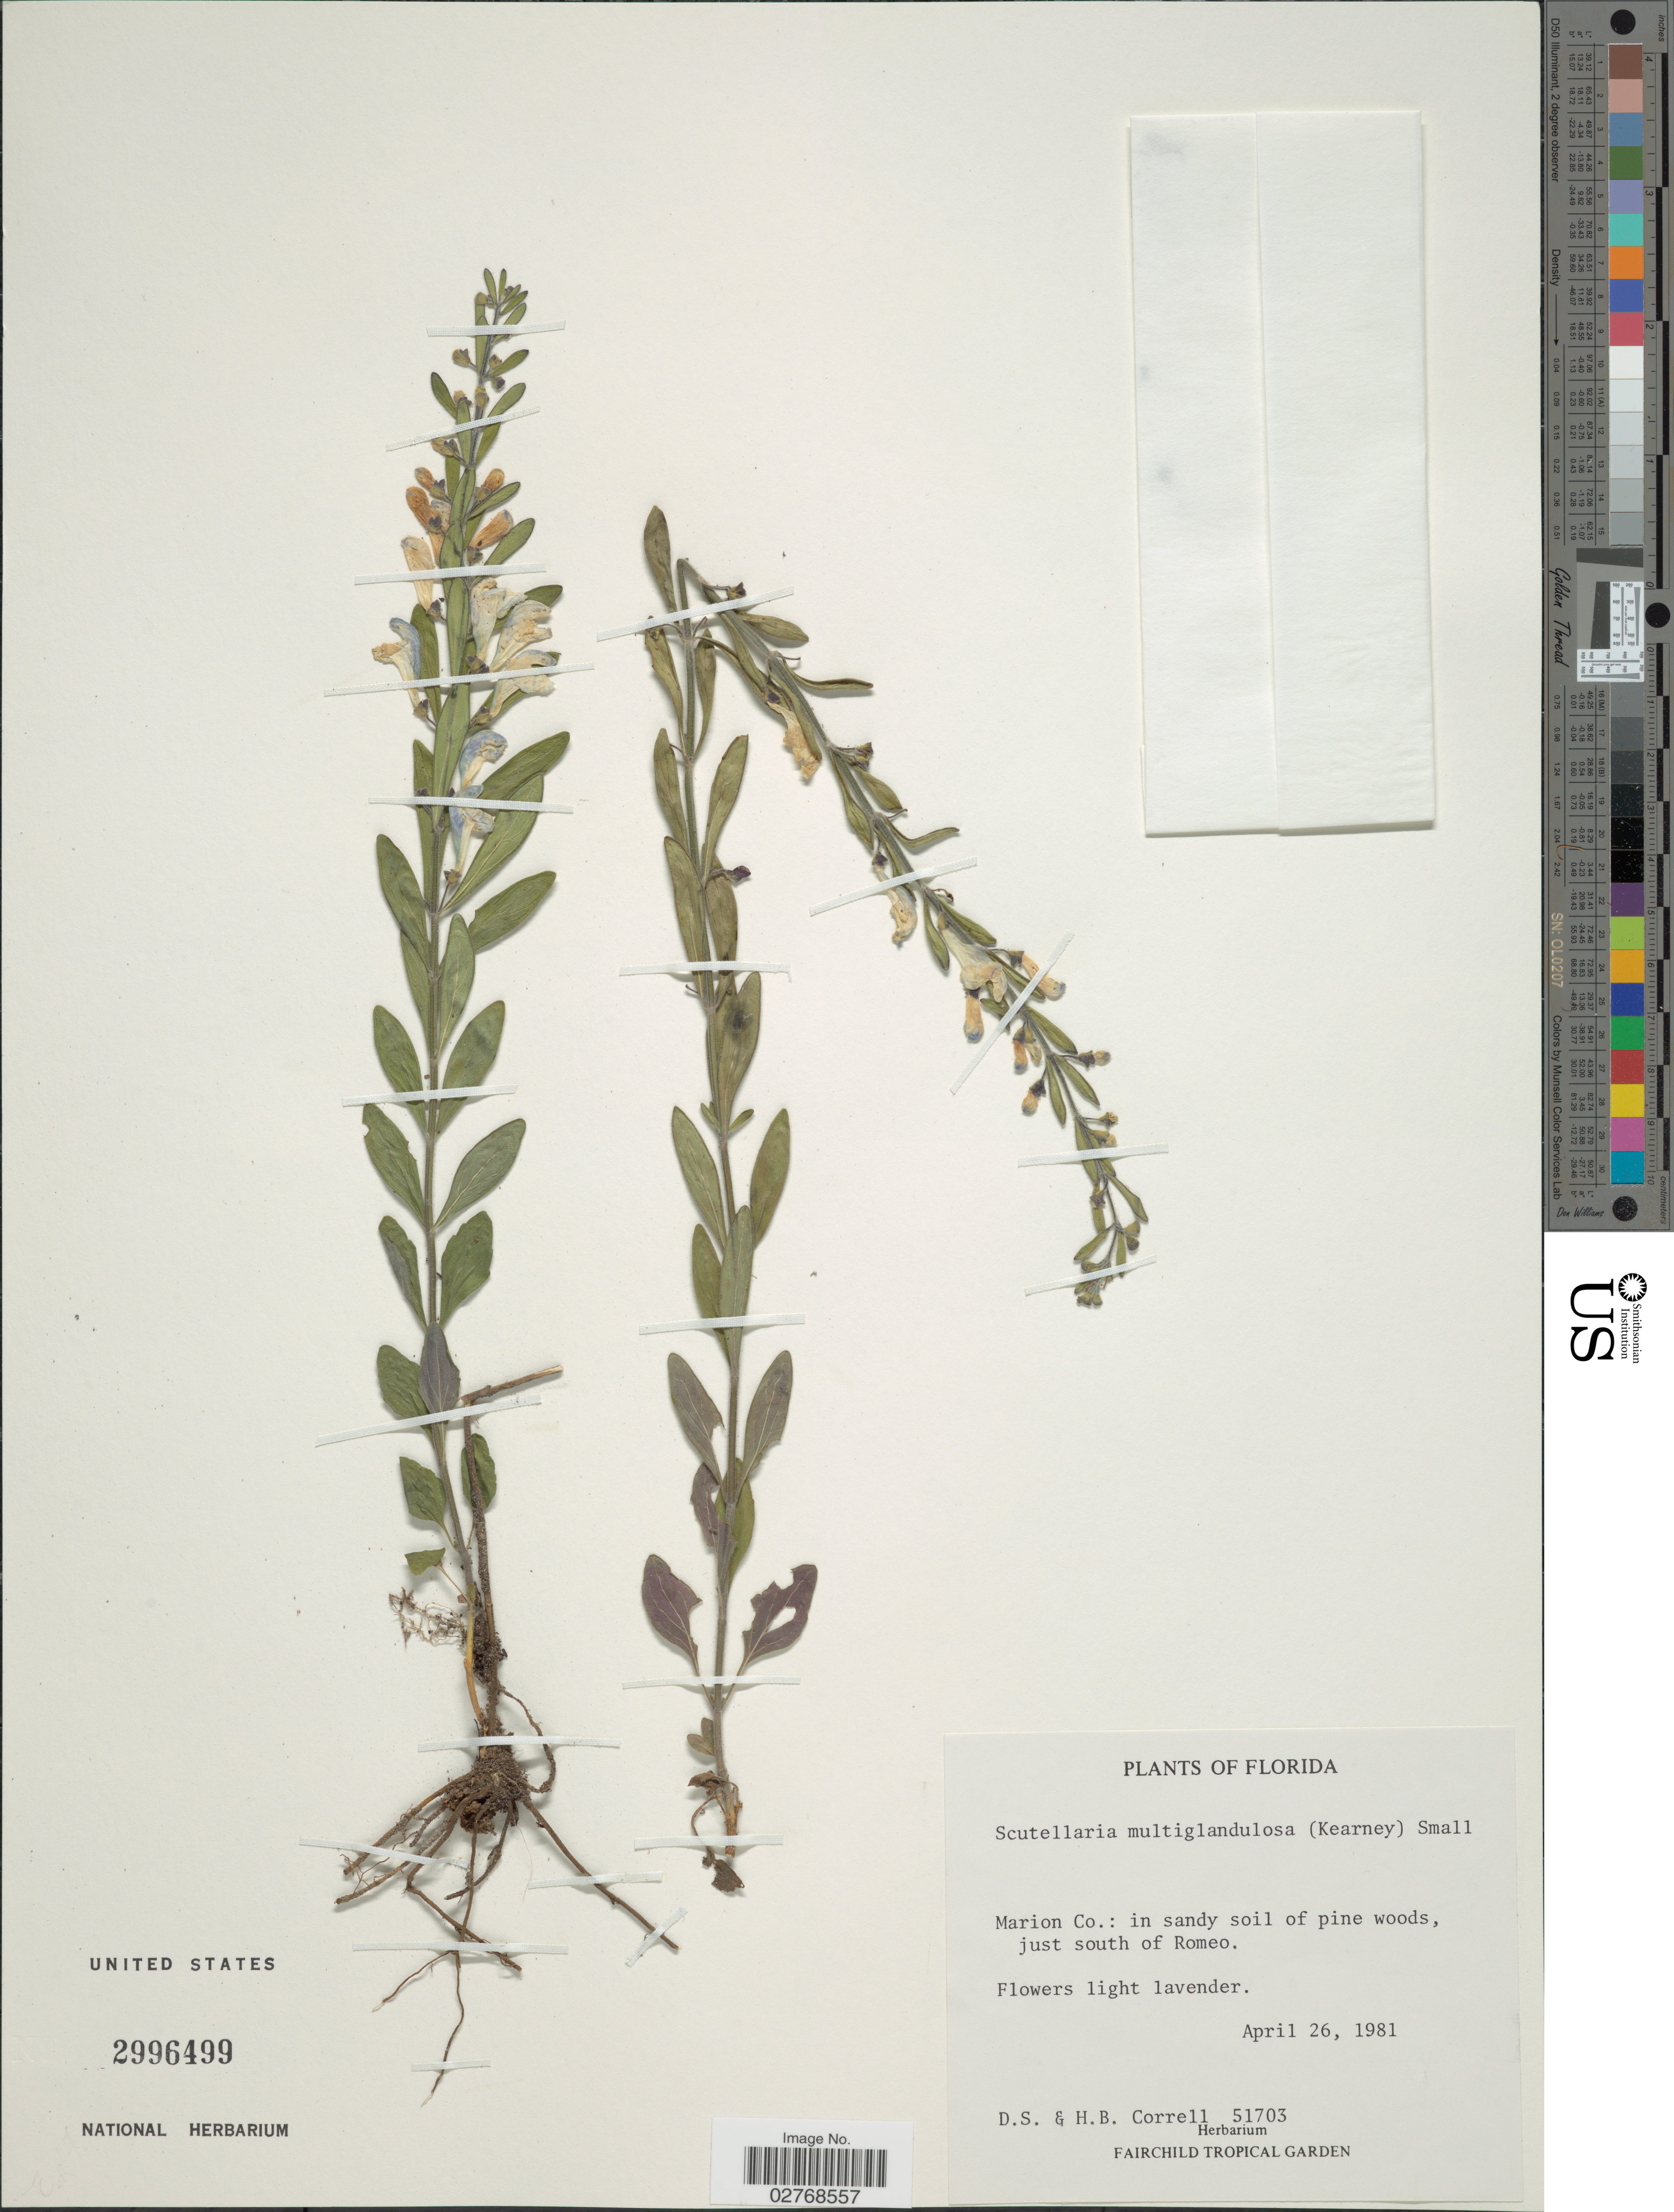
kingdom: Plantae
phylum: Tracheophyta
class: Magnoliopsida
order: Lamiales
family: Lamiaceae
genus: Scutellaria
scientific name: Scutellaria multiglandulosa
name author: (Kearney) Small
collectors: D. S. Correll & H. Correll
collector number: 51703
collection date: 1981-04-26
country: United States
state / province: Florida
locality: Marion Co.: in sandy soil of pine woods, just south of Romeo.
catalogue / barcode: US 2996499